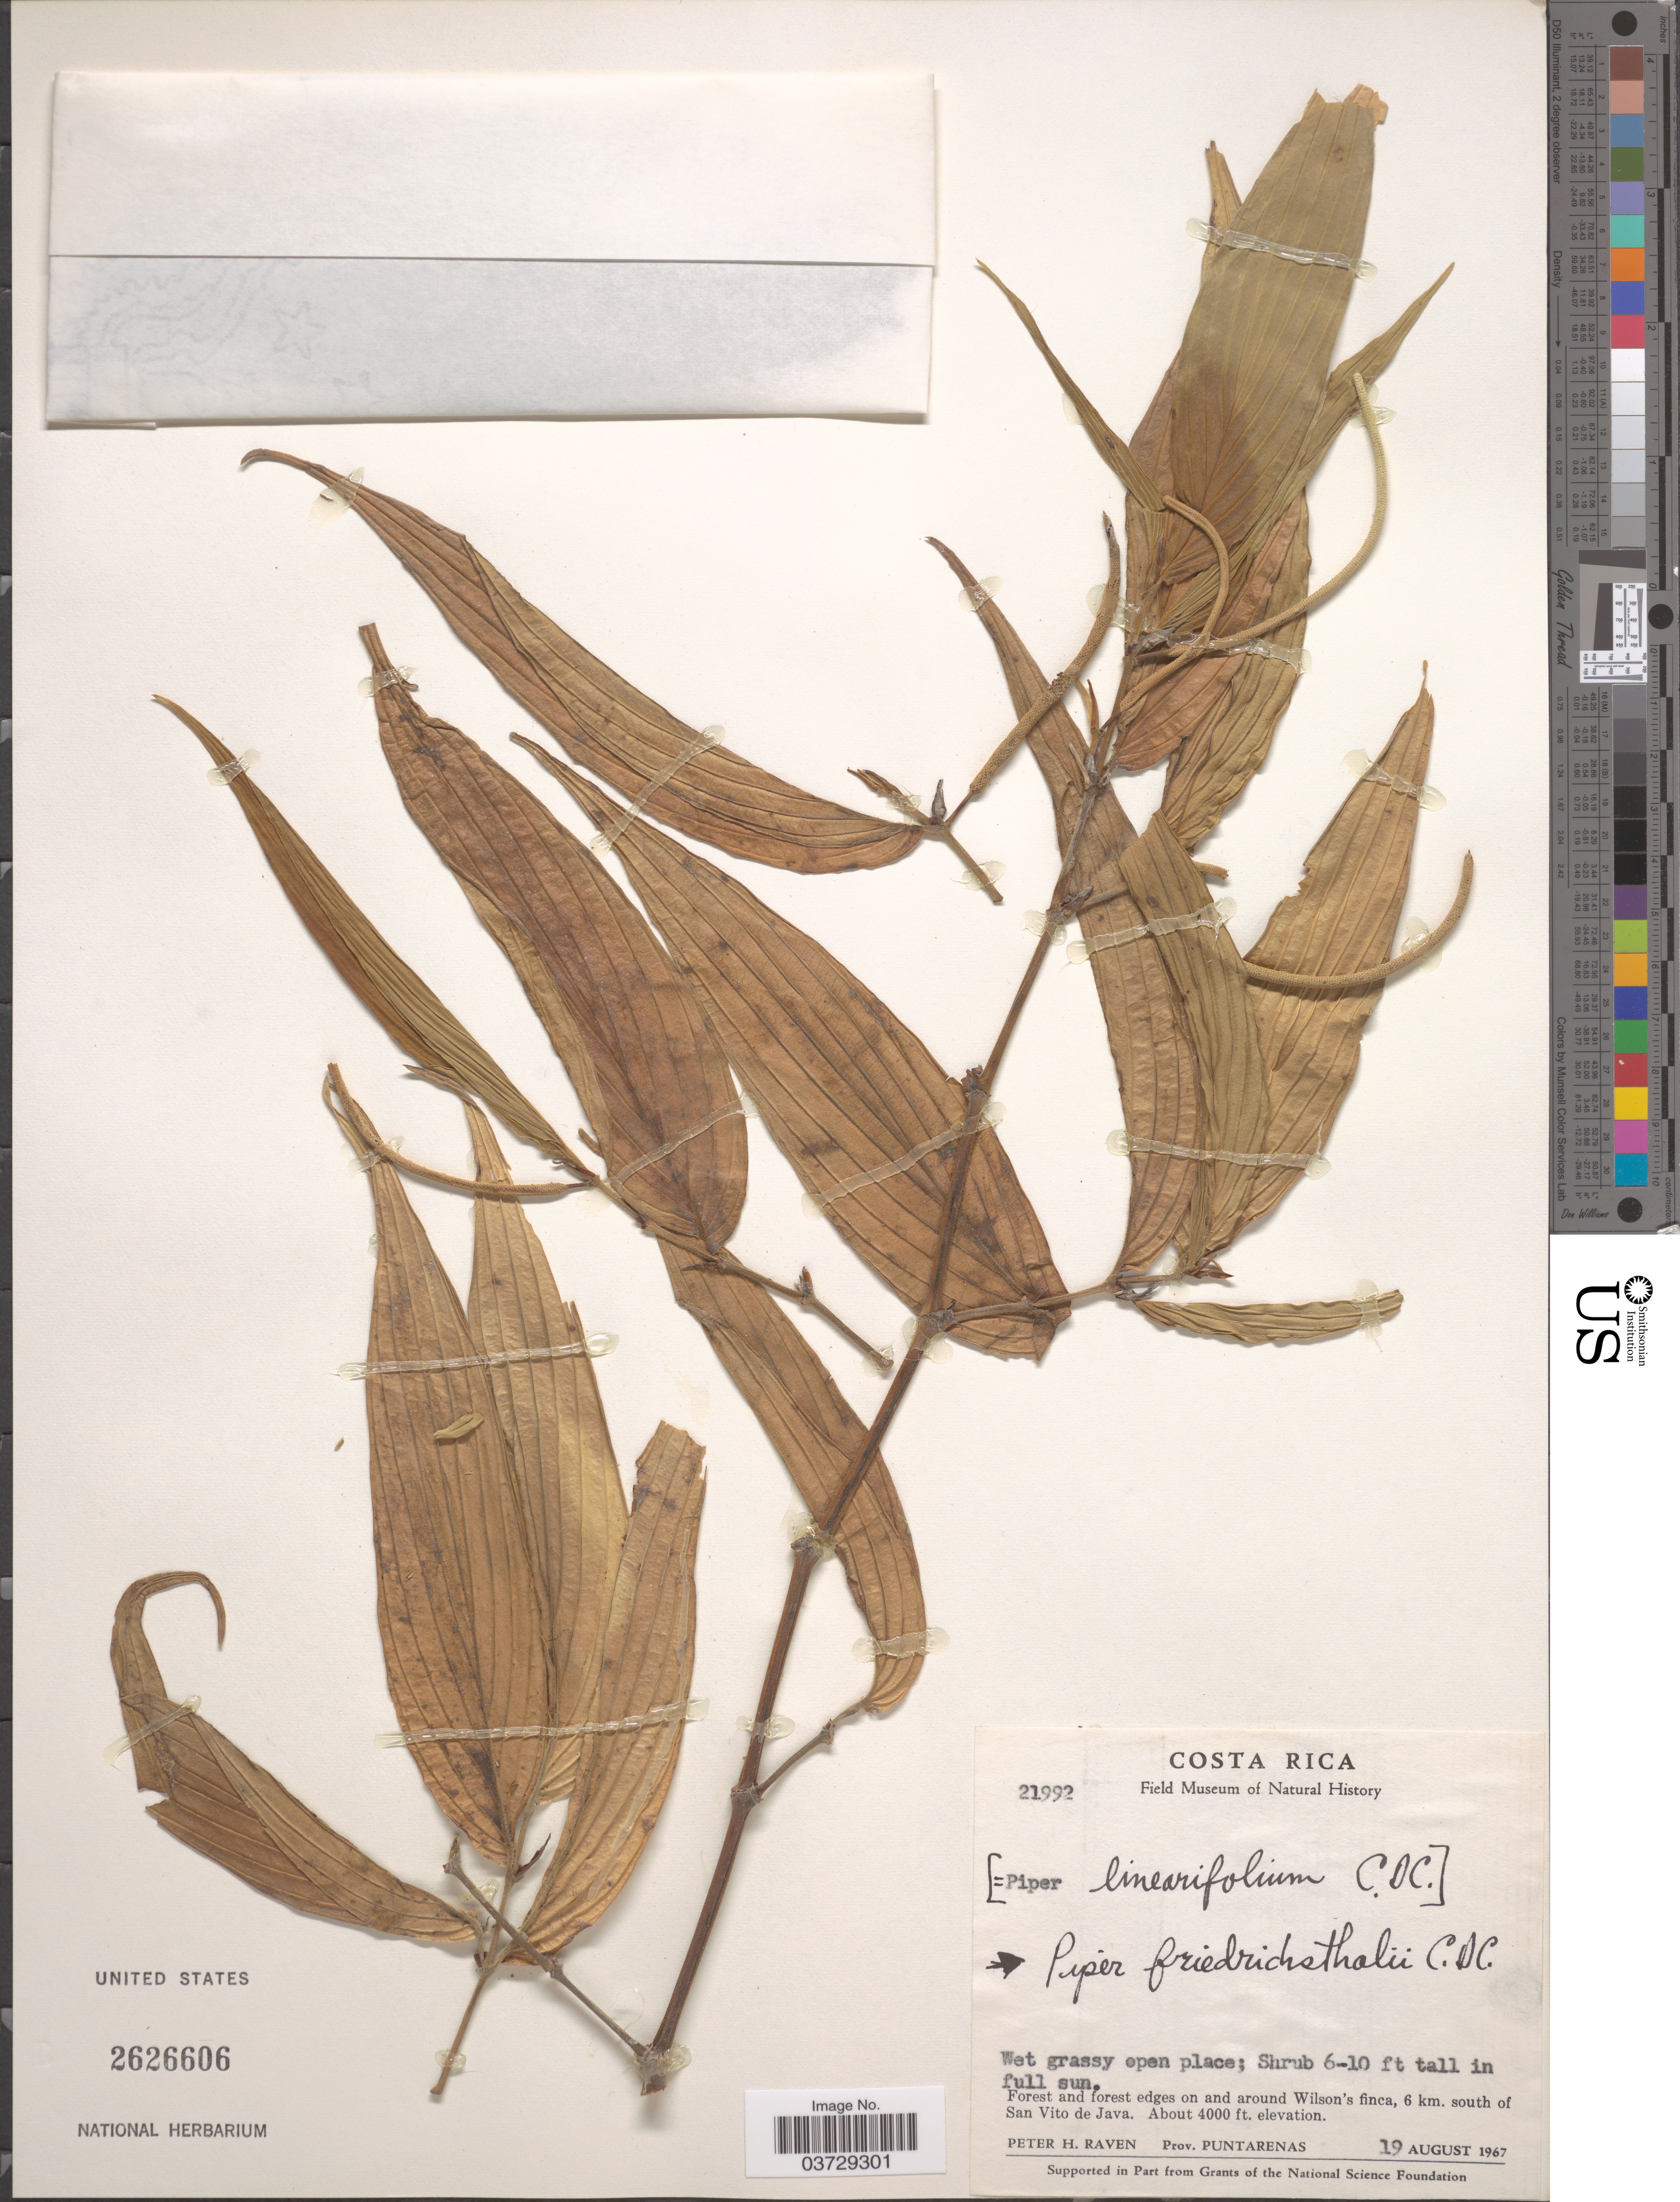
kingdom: Plantae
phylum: Tracheophyta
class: Magnoliopsida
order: Piperales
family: Piperaceae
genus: Piper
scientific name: Piper linearifolium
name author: C. DC.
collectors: P. Raven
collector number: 21992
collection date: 1967-08-19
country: Costa Rica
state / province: Puntarenas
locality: On and around Wilson's finca, 6 km. south of San Vito de Java.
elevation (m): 1219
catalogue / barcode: US 2626606